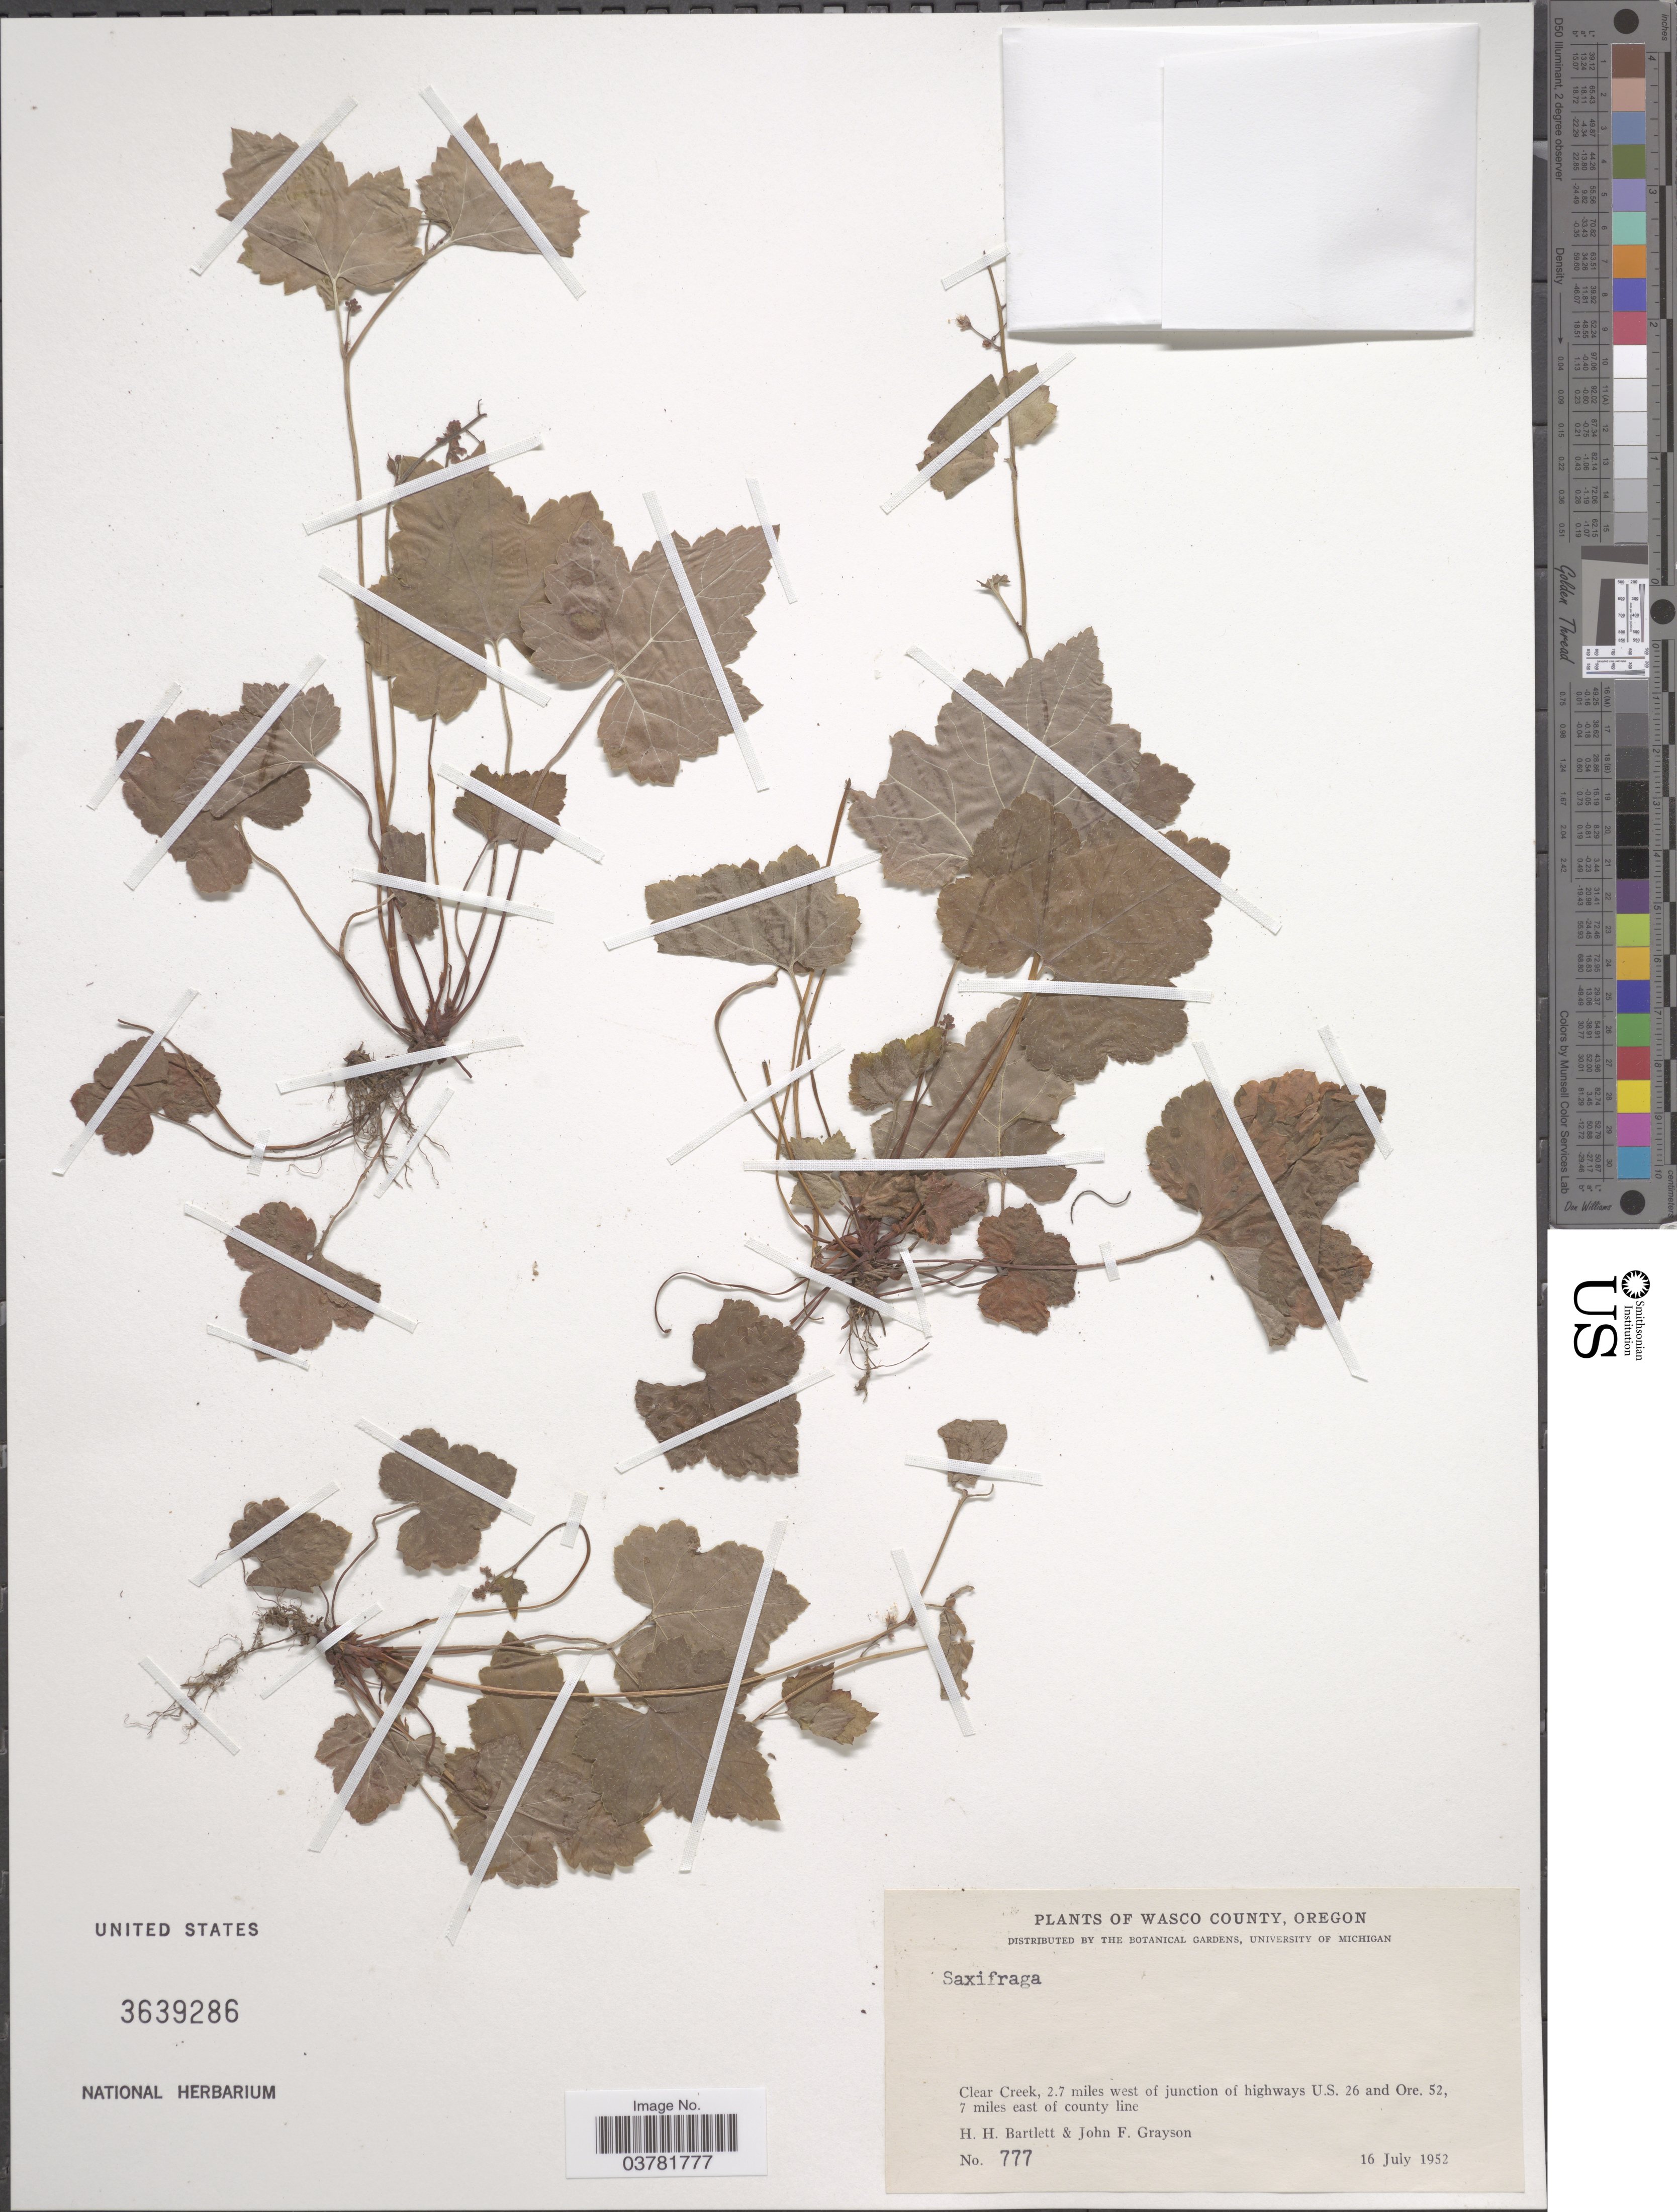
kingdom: Plantae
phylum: Tracheophyta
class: Magnoliopsida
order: Saxifragales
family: Saxifragaceae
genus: Saxifraga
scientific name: Saxifraga sp.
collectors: H. H. Bartlett & J. Grayson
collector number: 777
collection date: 1952-07-16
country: United States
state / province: Oregon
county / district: Wasco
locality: Wasco County. Clear Creek, 2.7 miles west of junction of highways U.S. 26 and Ore. 52, 7 miles east of county line.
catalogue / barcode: US 3639286